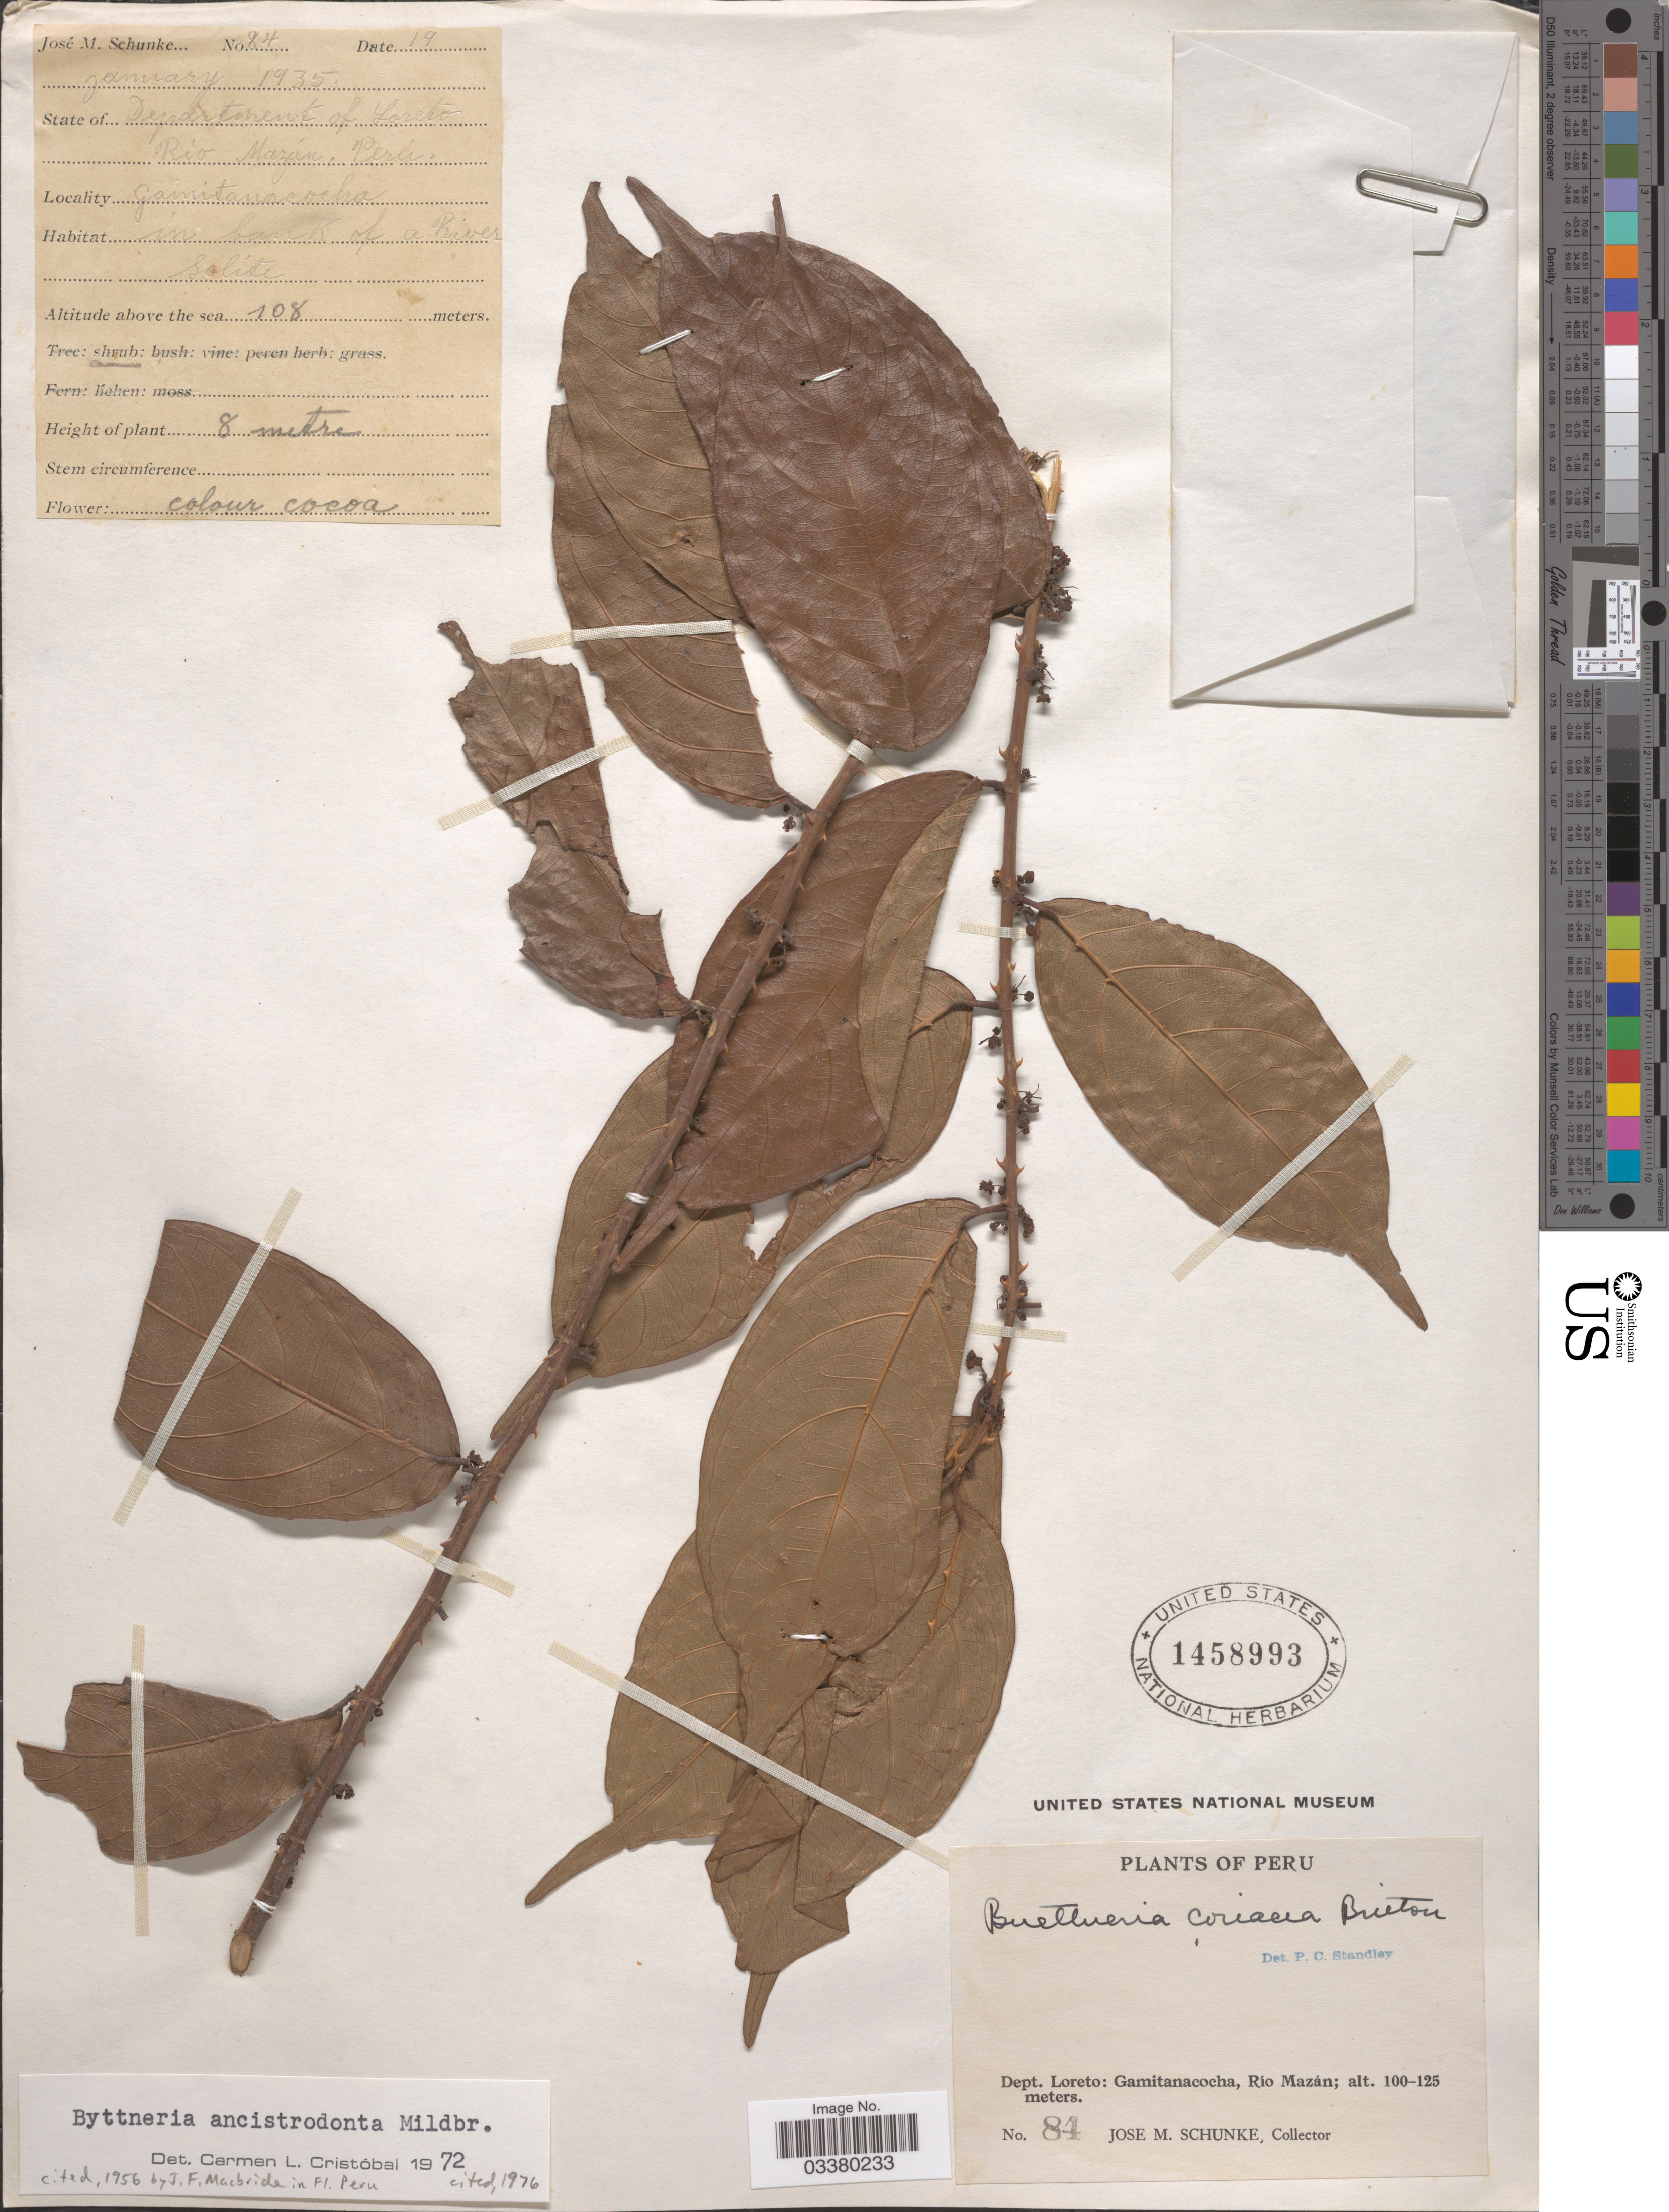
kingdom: Plantae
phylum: Tracheophyta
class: Magnoliopsida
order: Malvales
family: Malvaceae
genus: Byttneria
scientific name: Byttneria ancistrodonta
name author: Mildbr.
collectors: J. M. Schunke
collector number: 84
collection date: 1935-01-19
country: Peru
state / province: Loreto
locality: Department of Loreto. Río Mazán. Gamitanacocha.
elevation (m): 108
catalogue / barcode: US 1458993